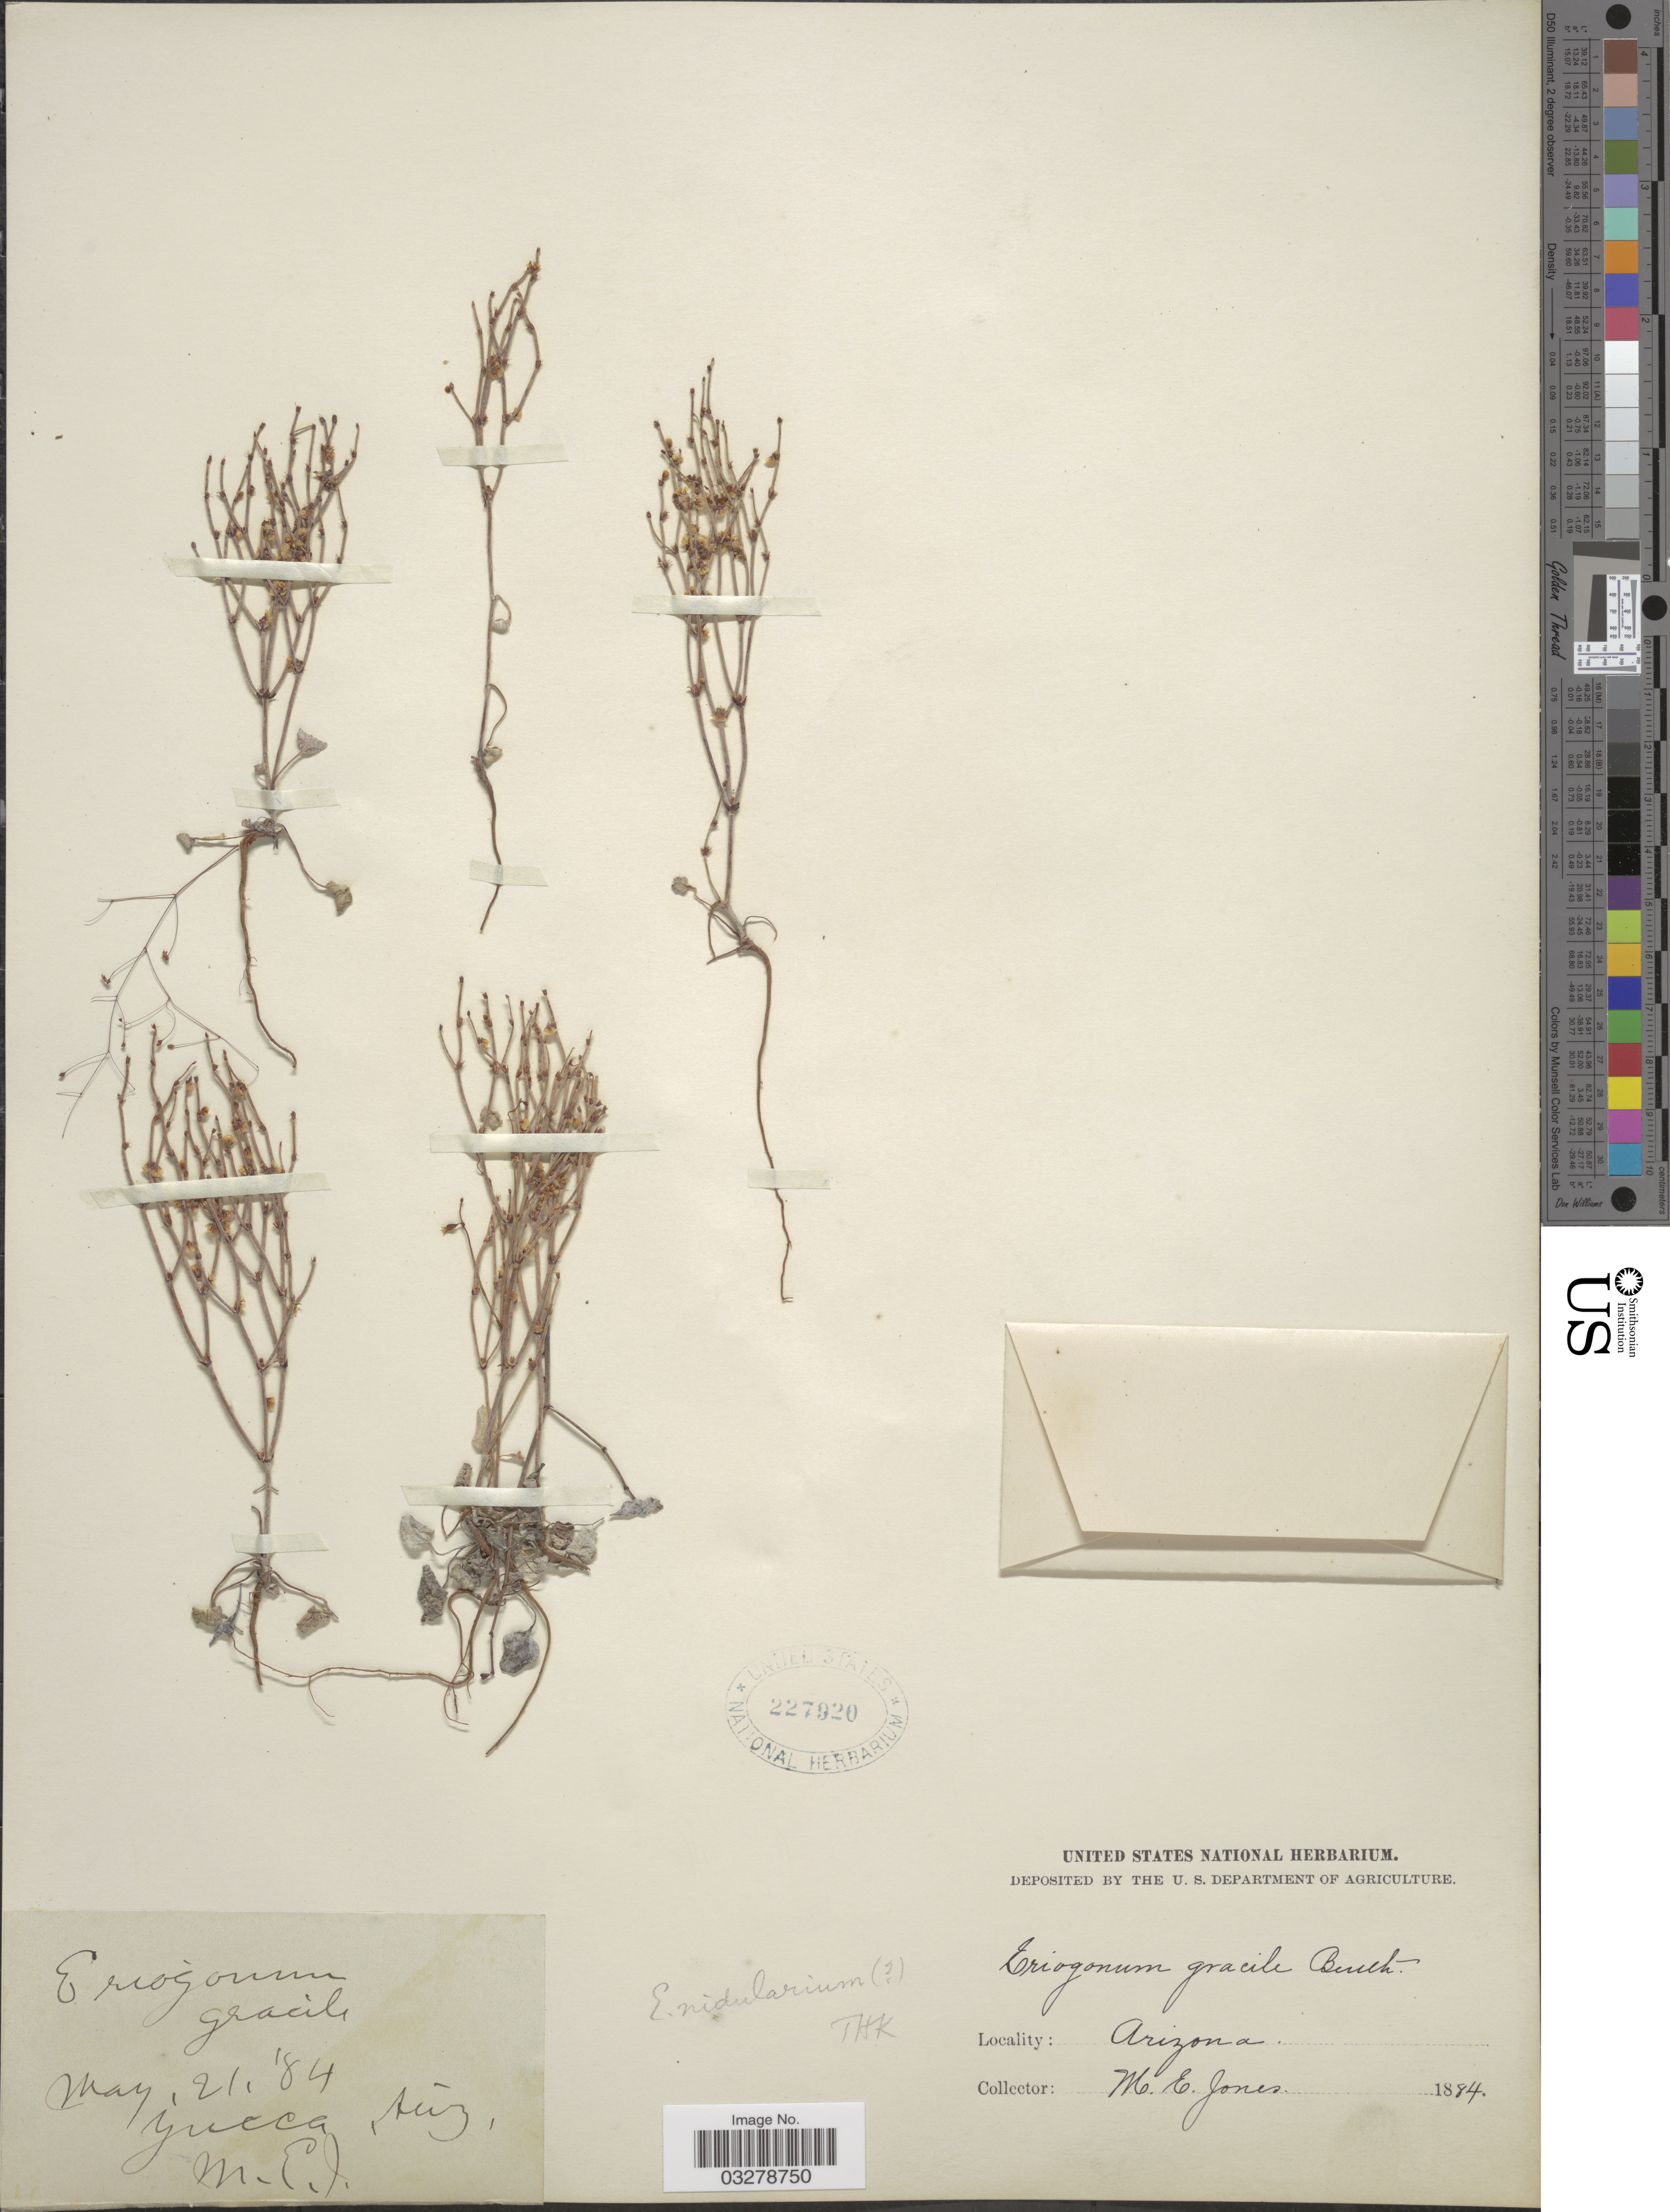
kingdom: Plantae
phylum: Tracheophyta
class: Magnoliopsida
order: Caryophyllales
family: Polygonaceae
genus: Eriogonum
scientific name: Eriogonum nidularium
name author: Coville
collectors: M. E. Jones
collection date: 1884-05-21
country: United States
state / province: Arizona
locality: Yucca.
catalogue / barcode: US 227920